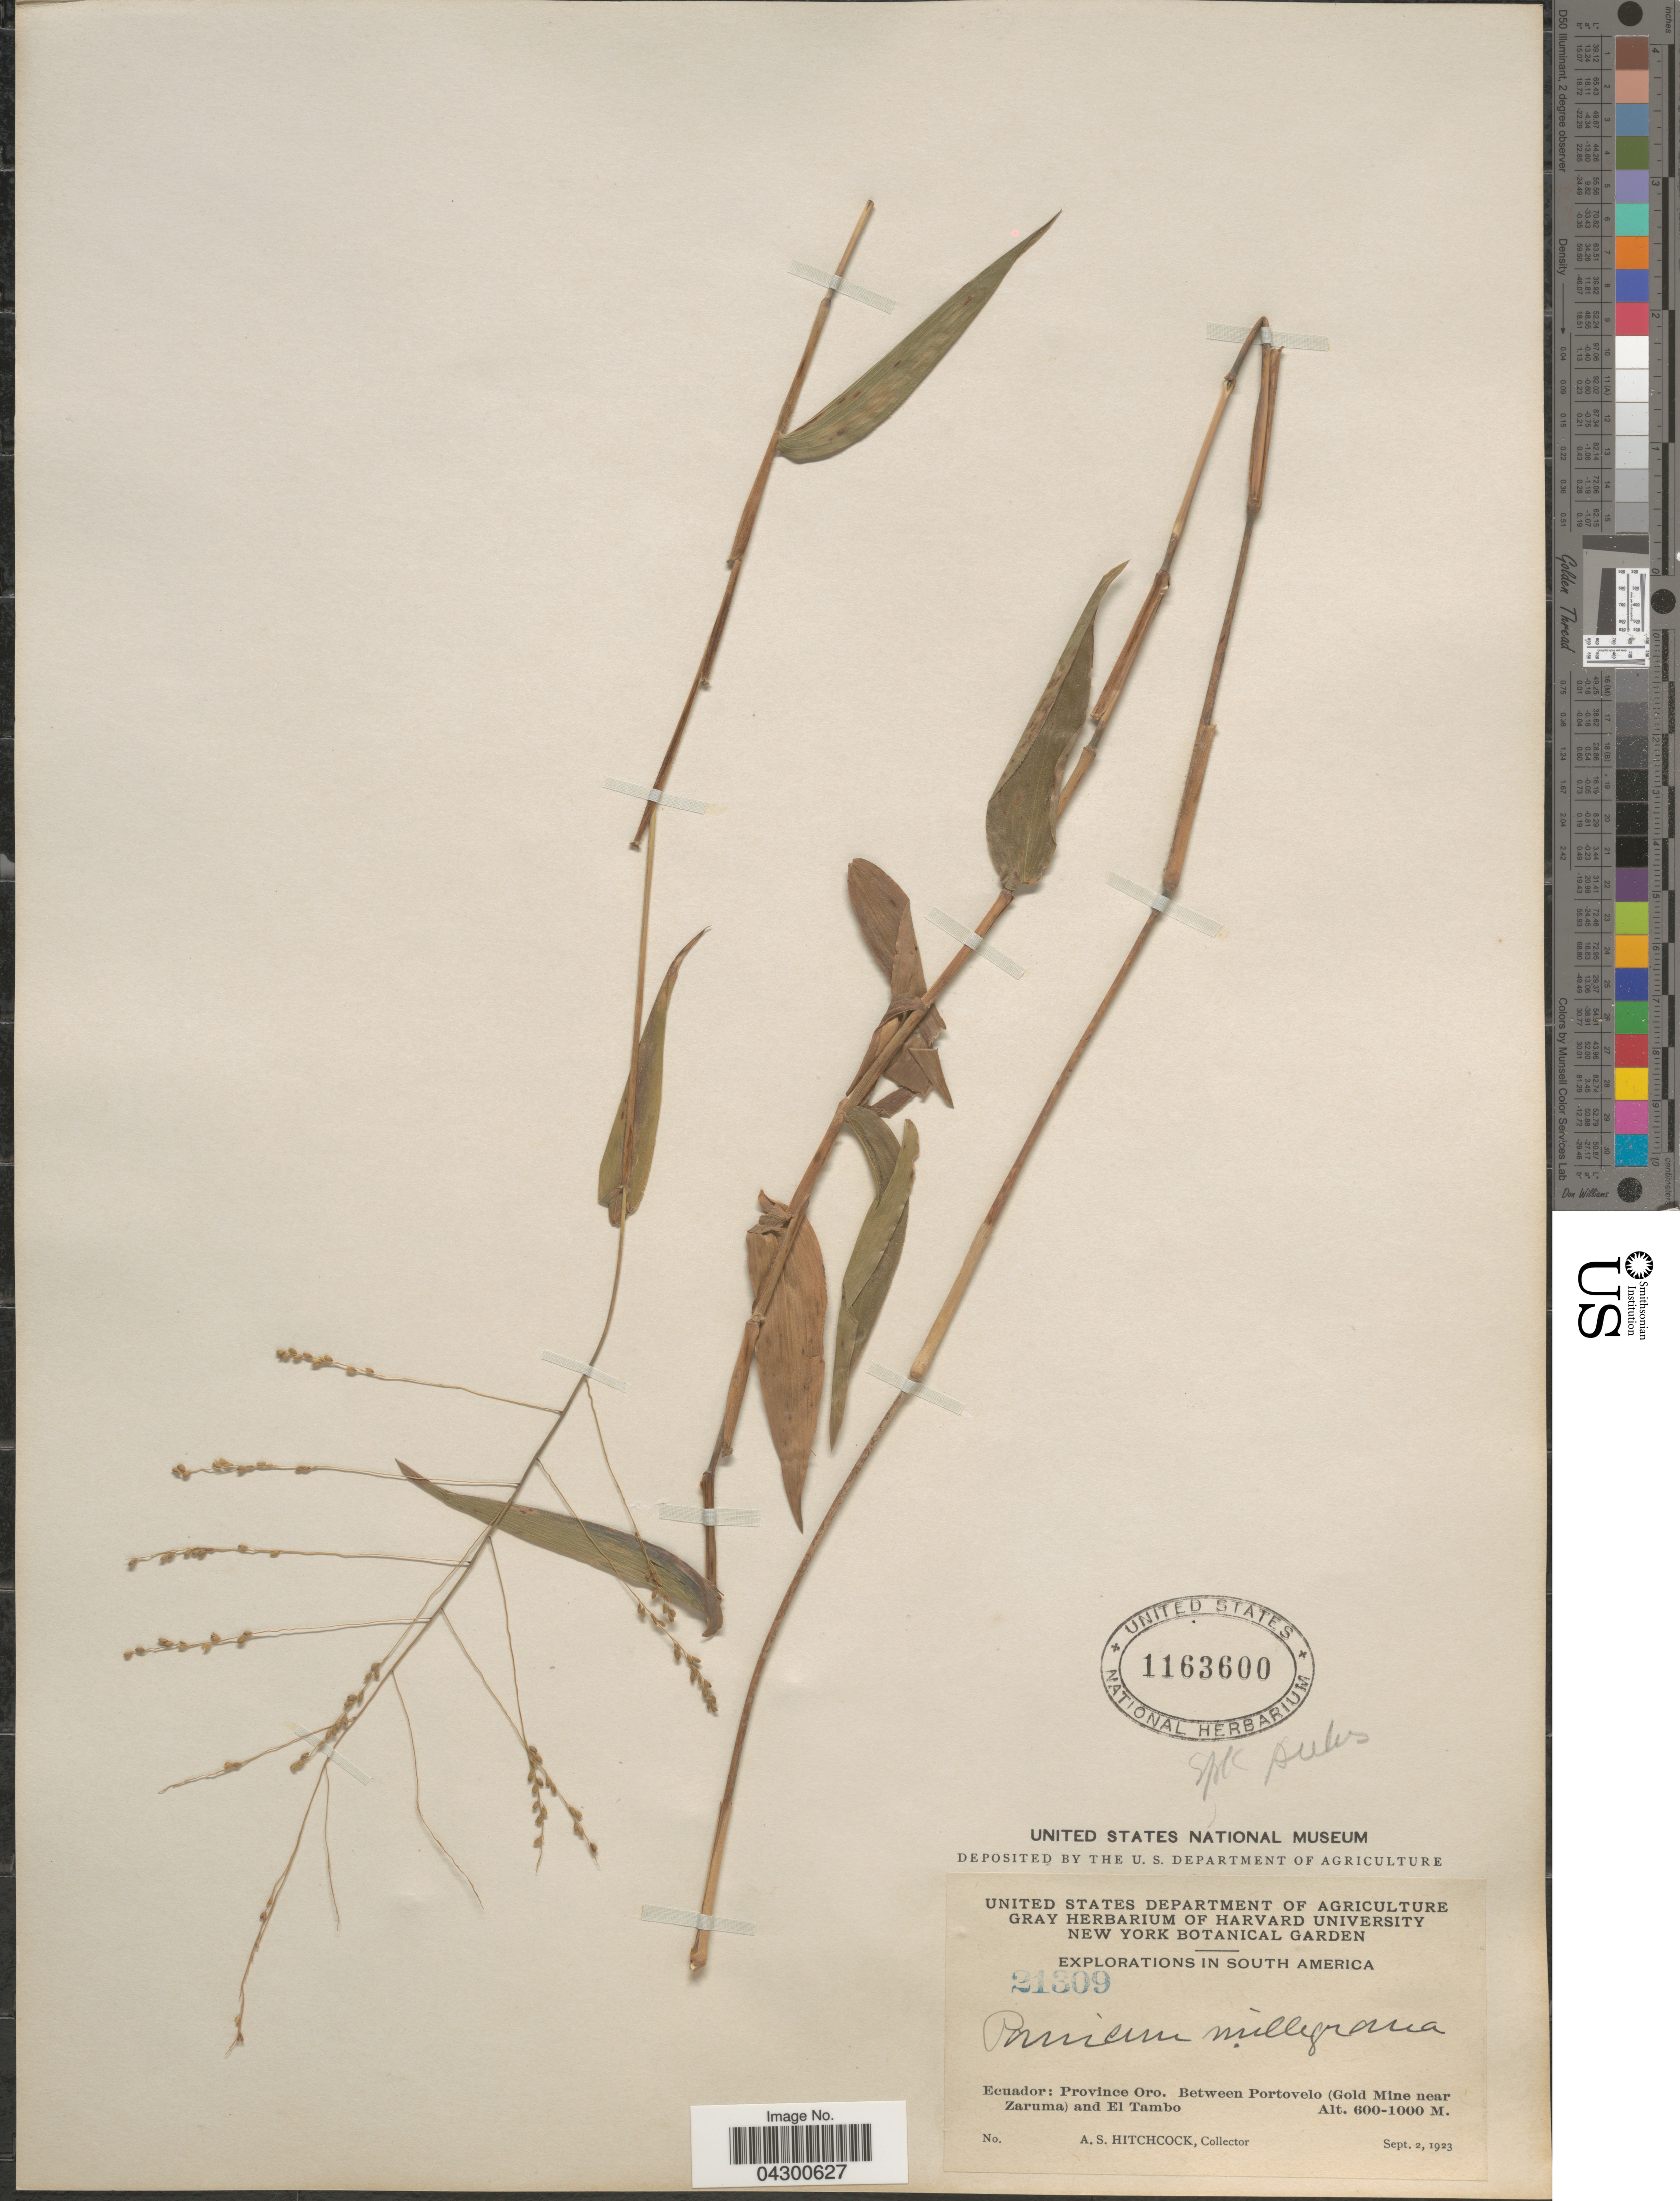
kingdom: Plantae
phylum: Tracheophyta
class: Liliopsida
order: Poales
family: Poaceae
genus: Panicum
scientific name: Panicum sellowii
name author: Nees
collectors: A. S. Hitchcock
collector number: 21309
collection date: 1923-09-02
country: Ecuador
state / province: El Oro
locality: Explorations in South America. Province Oro. Between Portovelo (Gold Mine near Zaruma) and El Tambo.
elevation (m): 600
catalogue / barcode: US 1163600